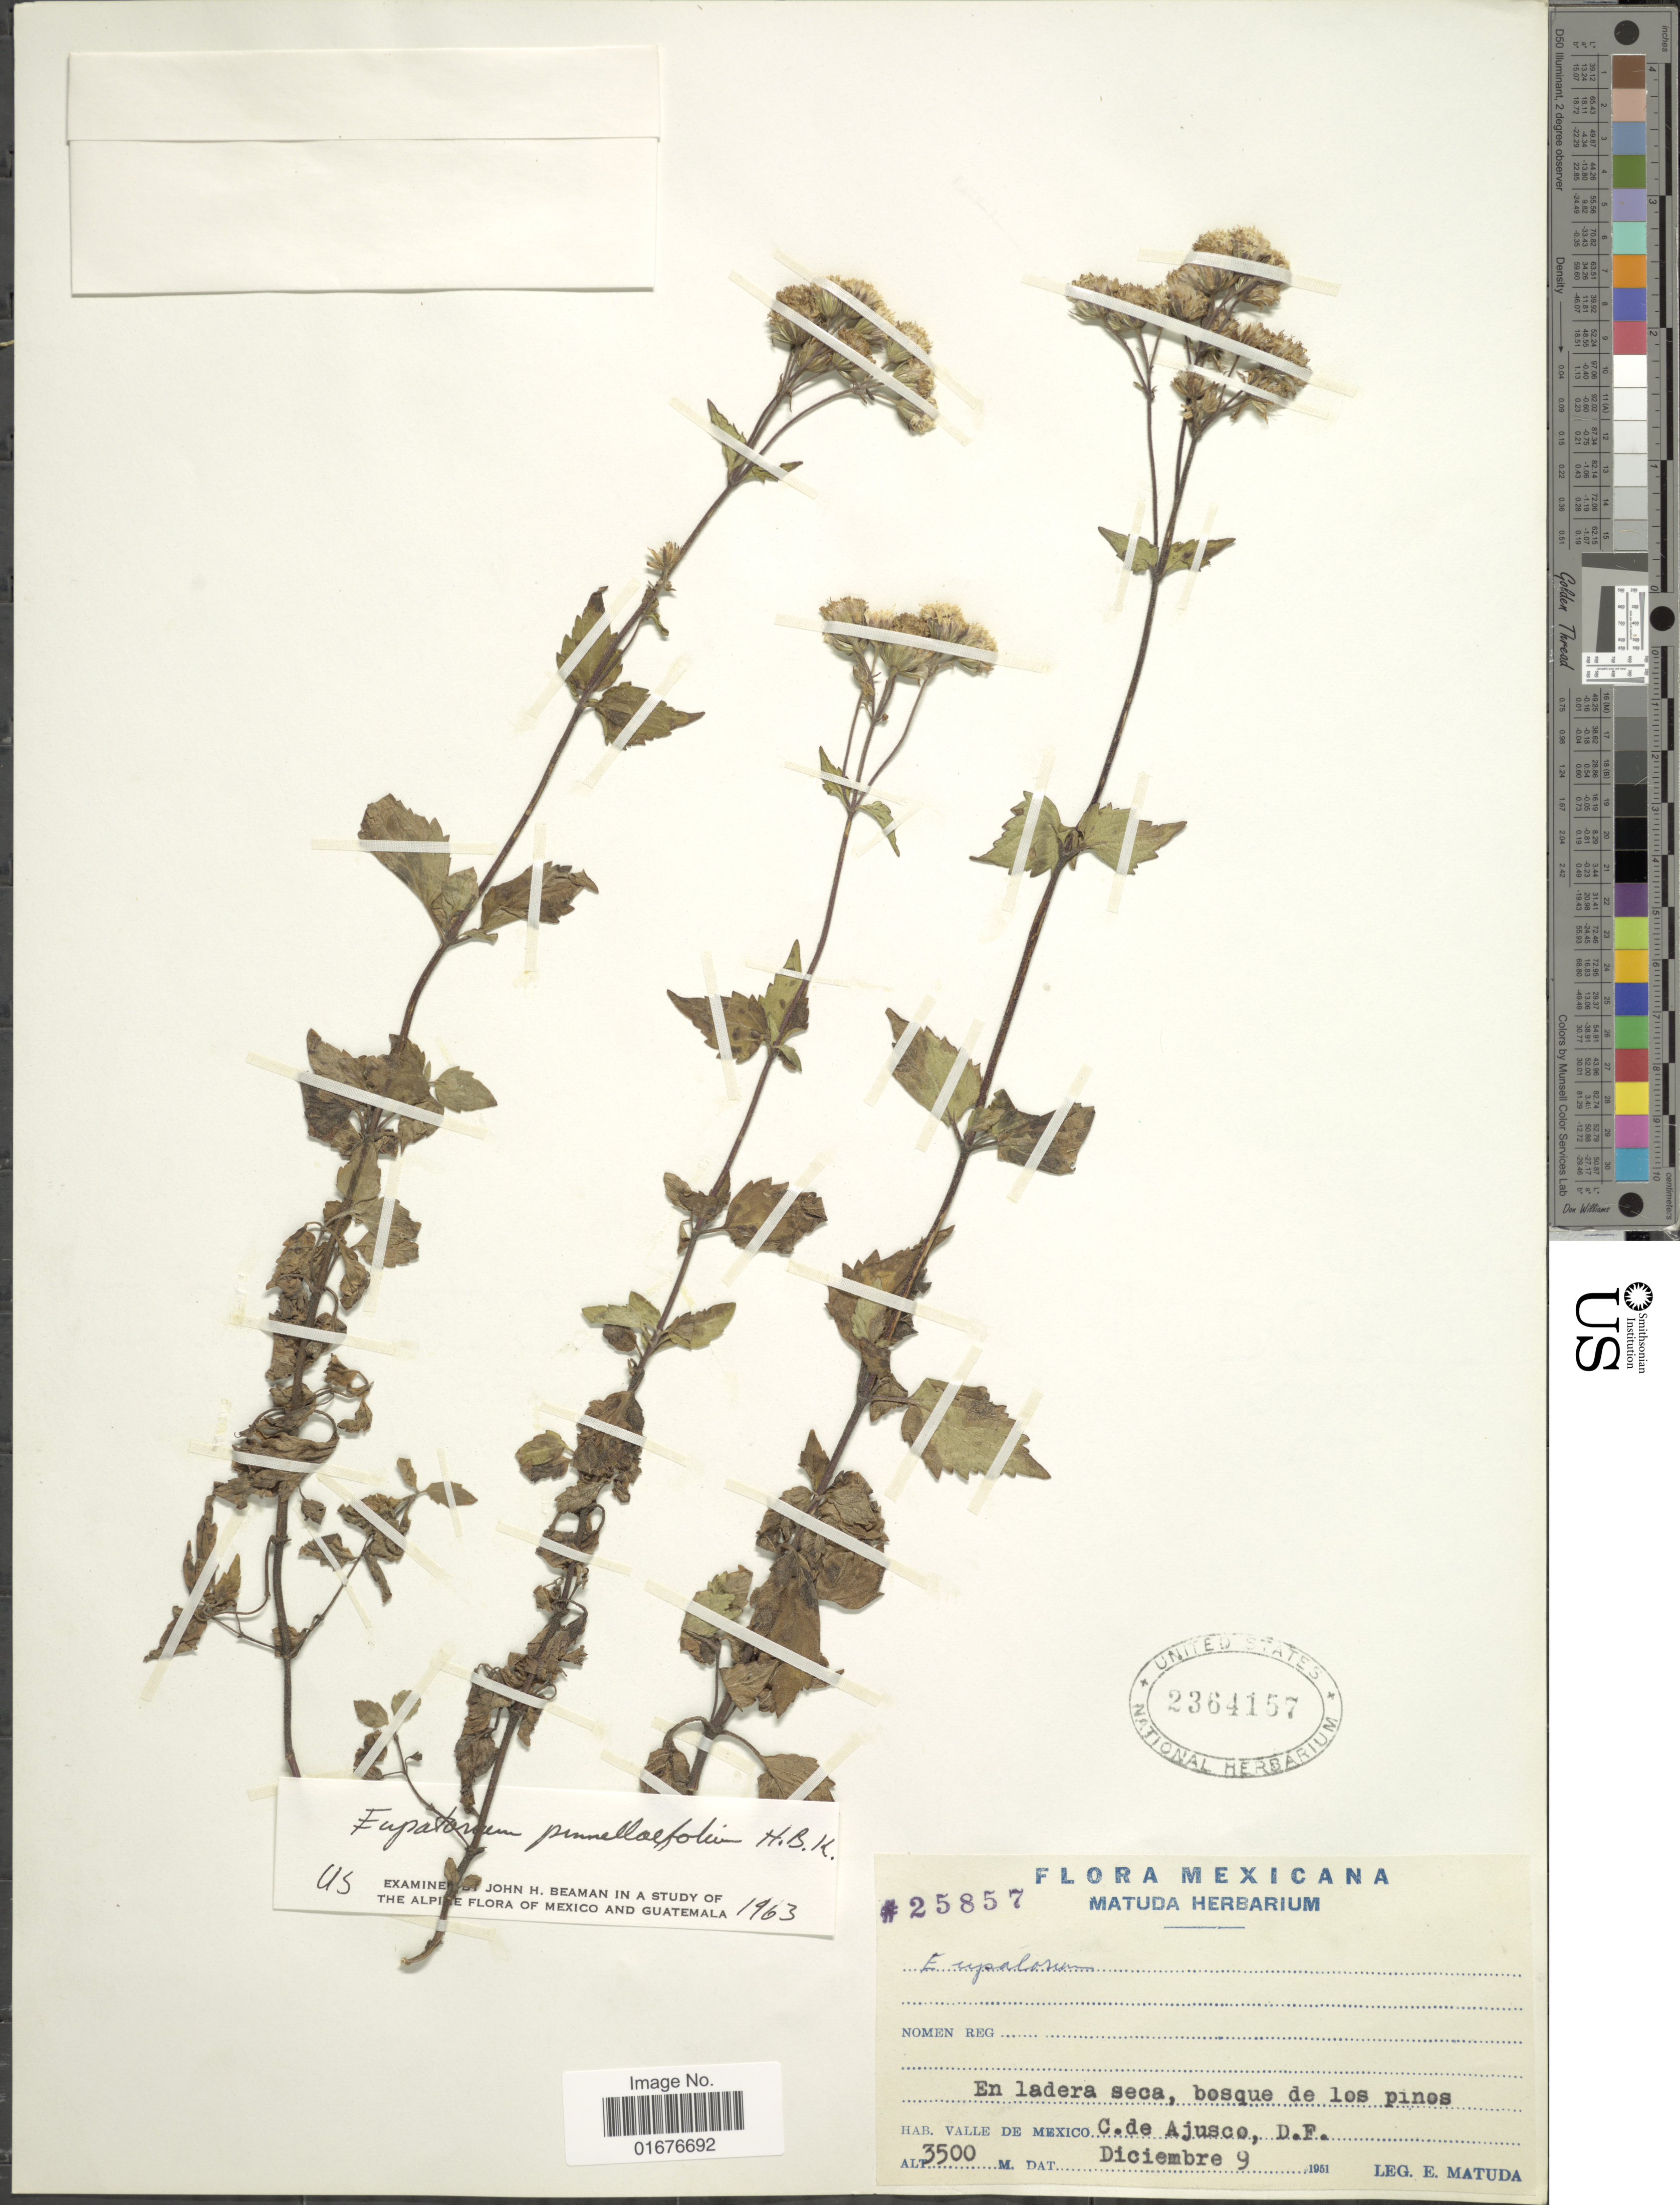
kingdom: Plantae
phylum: Tracheophyta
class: Magnoliopsida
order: Asterales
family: Asteraceae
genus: Ageratina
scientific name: Ageratina prunellaefolia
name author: (Kunth) R.M. King & H. Rob.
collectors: E. Matuda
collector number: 25857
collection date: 1951-12-09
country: Mexico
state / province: Distrito Federal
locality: En ladera seca, bosque de los pinos, C. de Ajusco, D.F.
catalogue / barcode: US 2364157